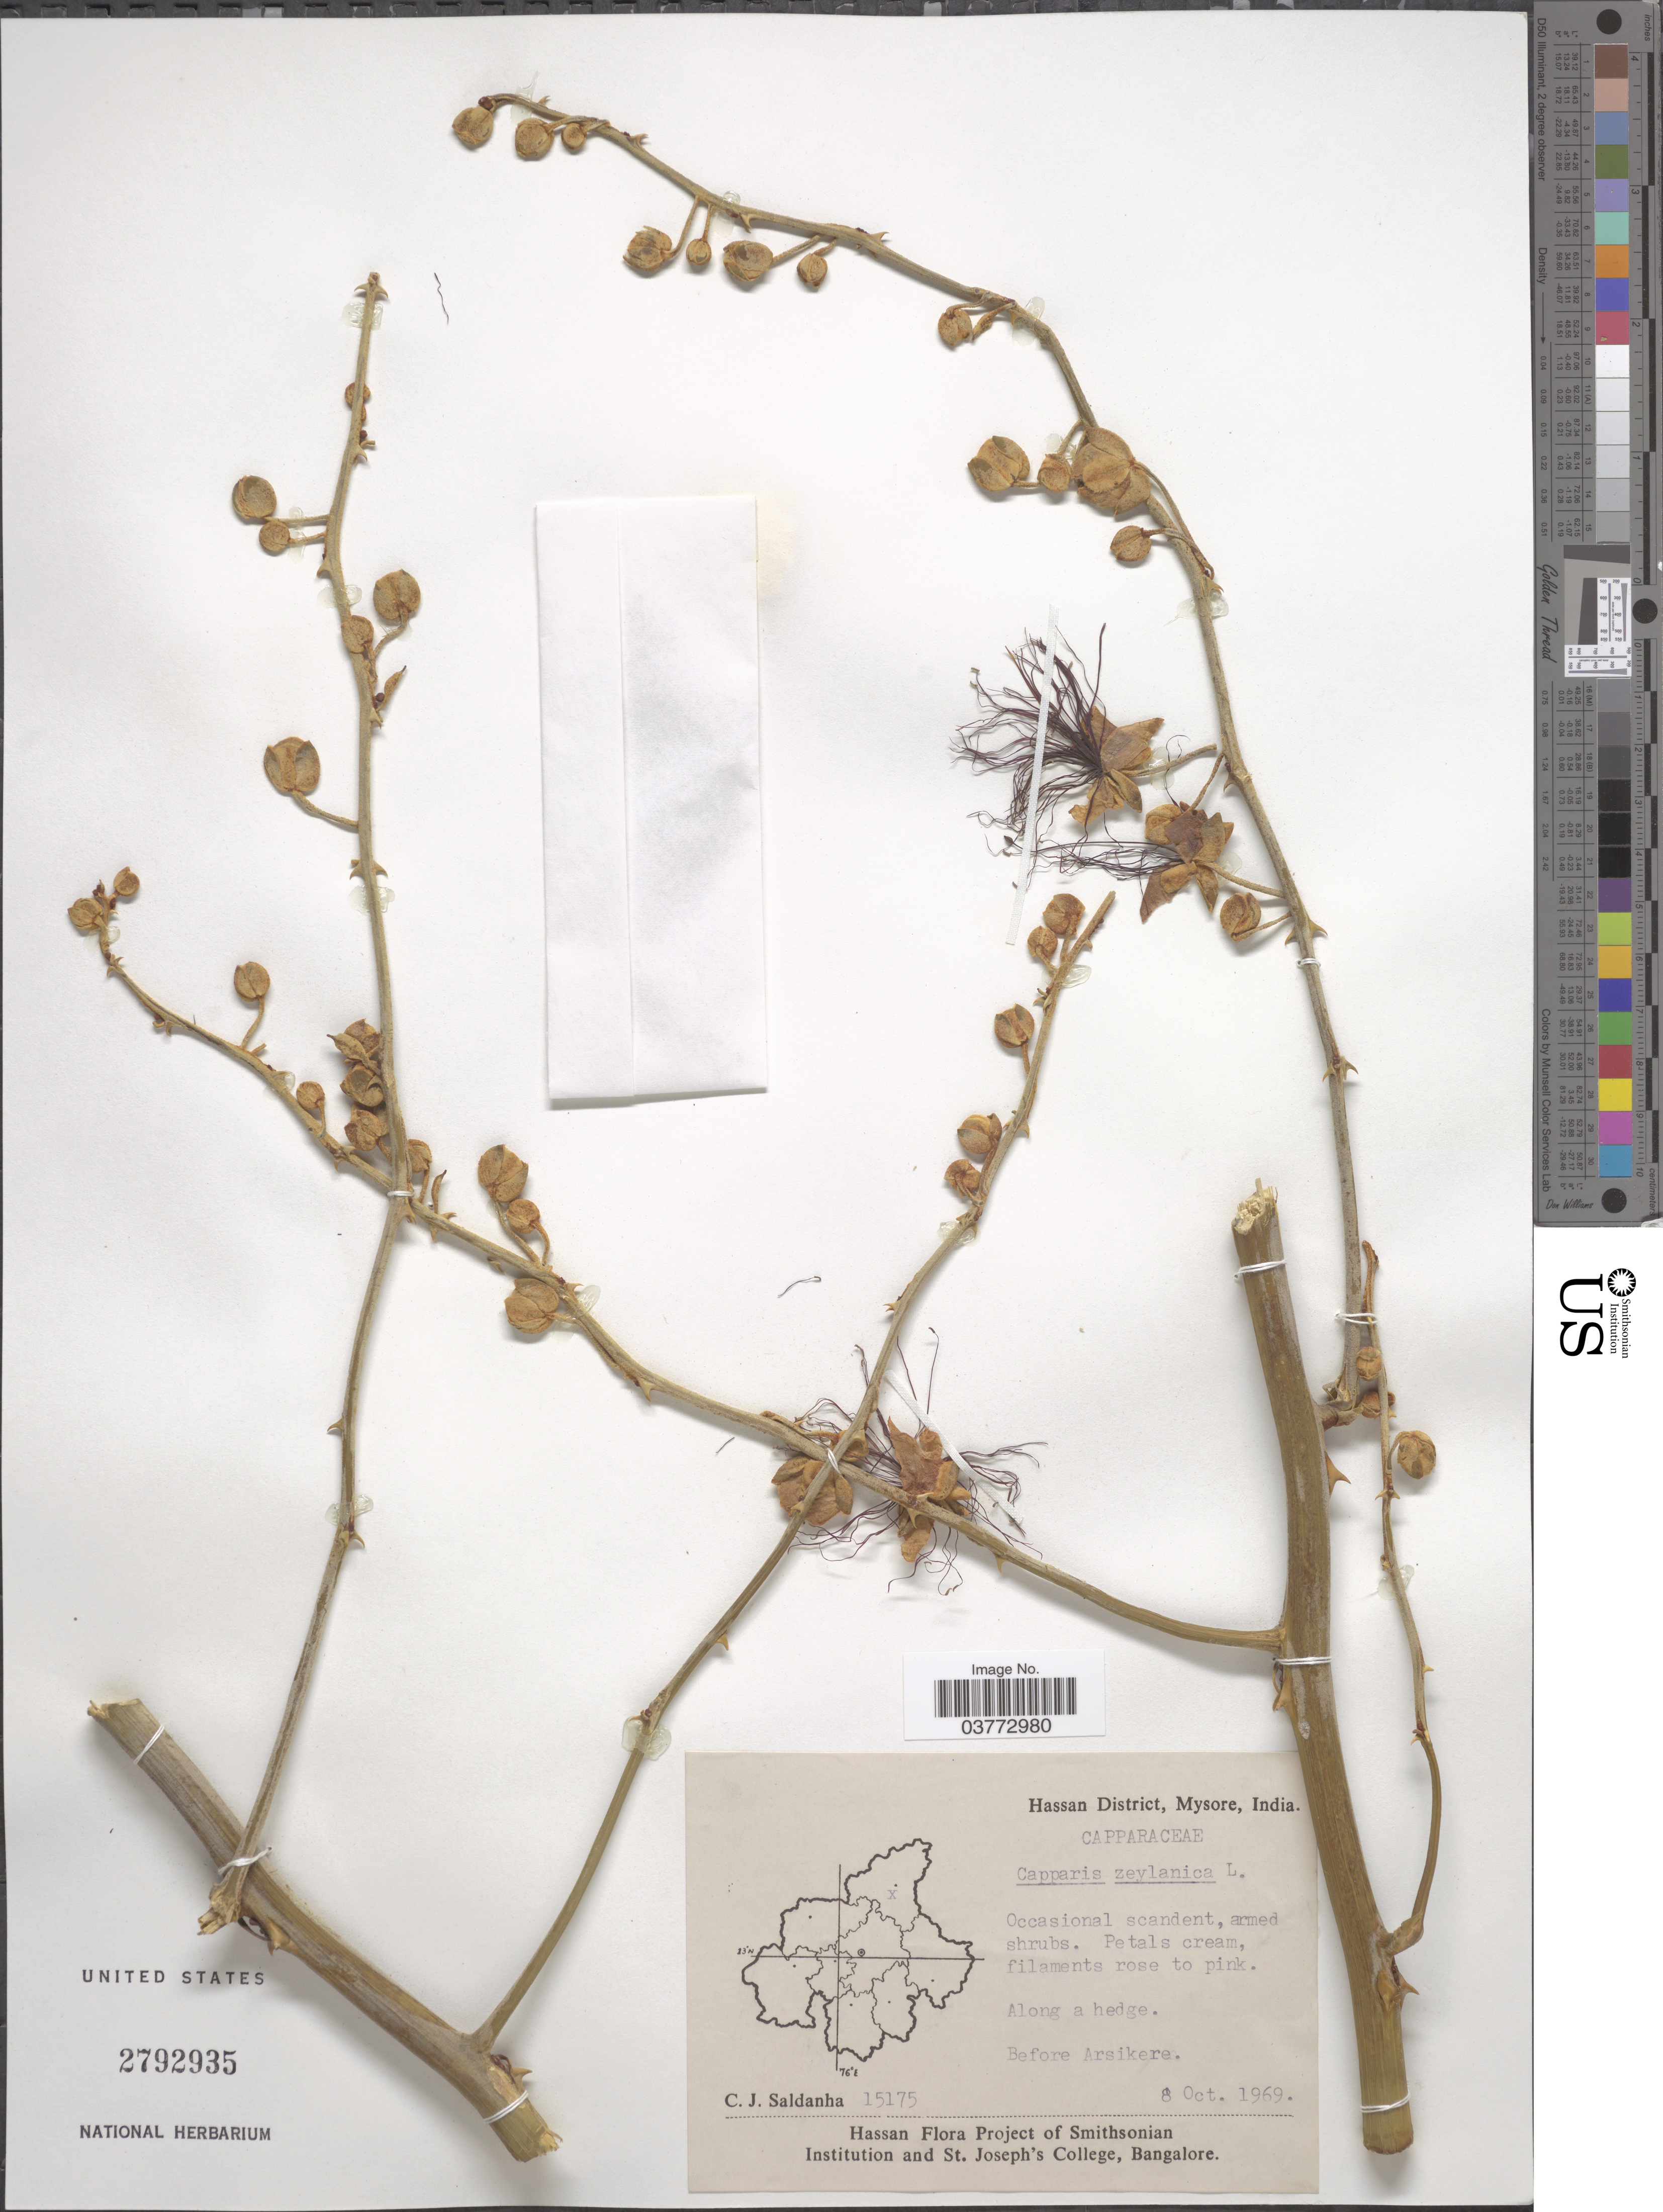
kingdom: Plantae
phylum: Tracheophyta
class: Magnoliopsida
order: Brassicales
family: Capparaceae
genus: Capparis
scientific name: Capparis zeylanica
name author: L.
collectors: C. J. Saldanha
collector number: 15175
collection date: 1969-10-08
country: India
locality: Hassan District, Mysore. Before Arsikere.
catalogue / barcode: US 2792935